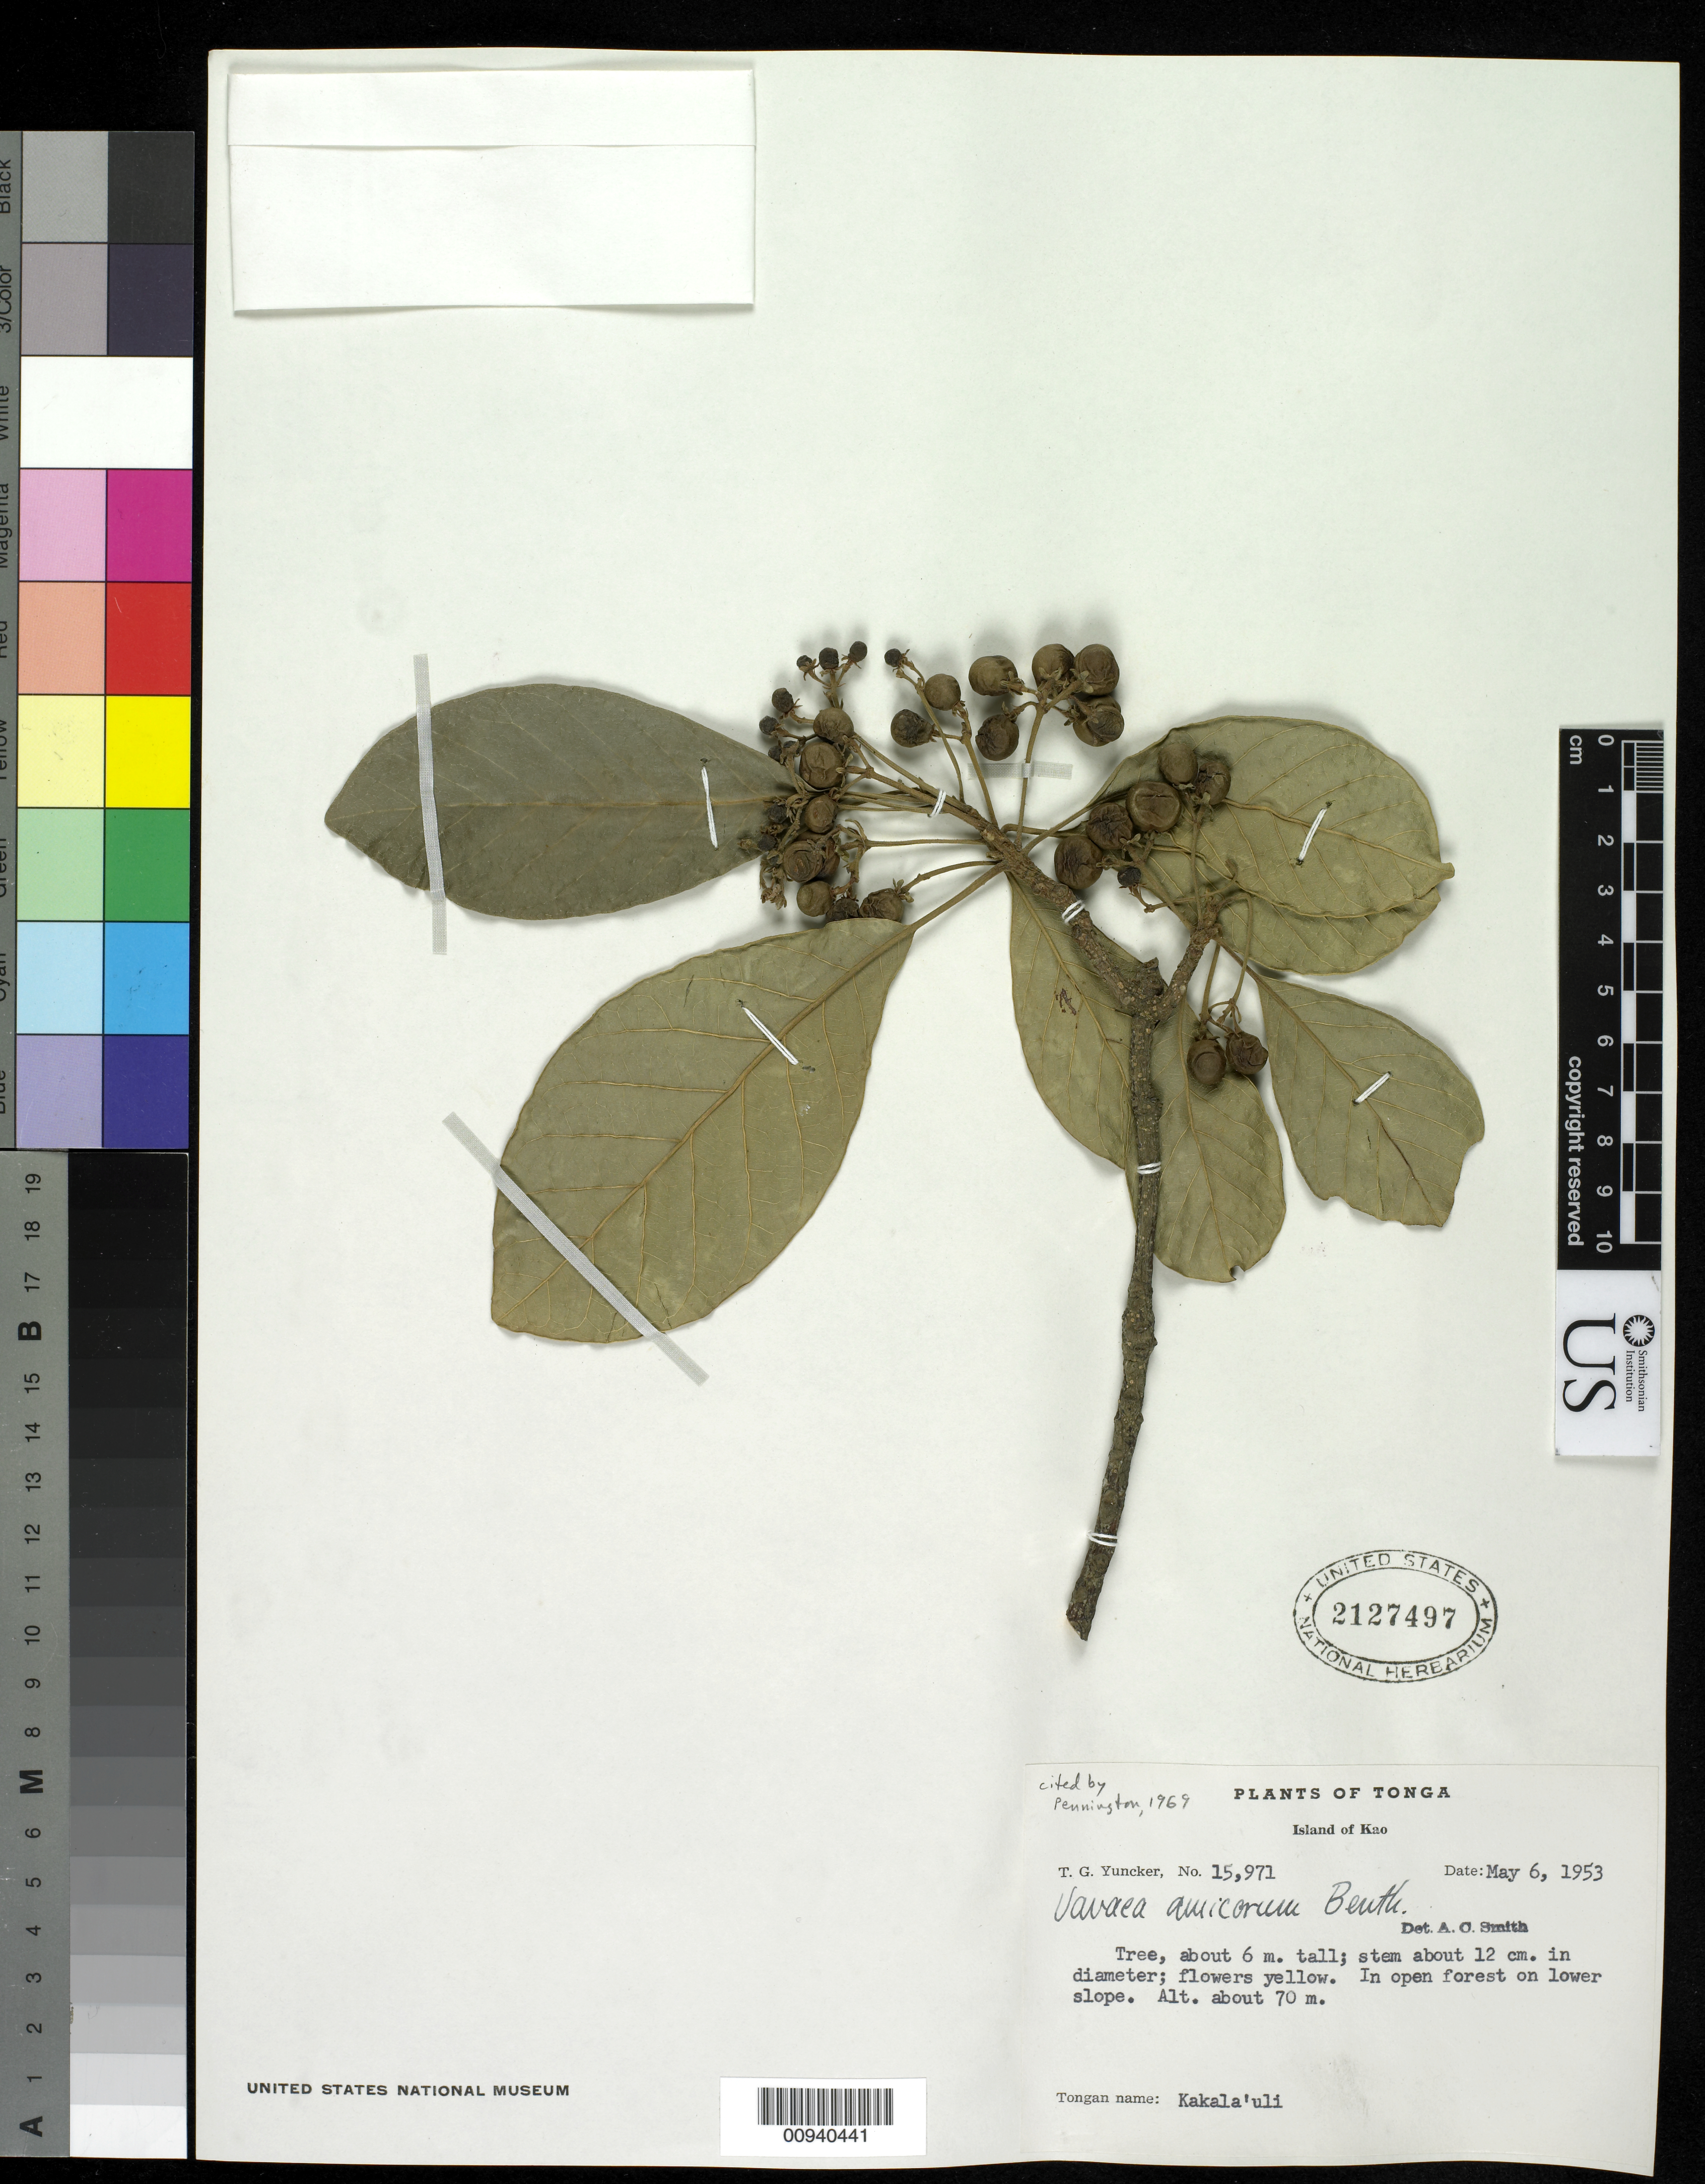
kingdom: Plantae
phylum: Tracheophyta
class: Magnoliopsida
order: Sapindales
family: Meliaceae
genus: Vavaea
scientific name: Vavaea amicorum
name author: Benth.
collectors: T. G. Yuncker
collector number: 15971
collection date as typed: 06 May 1953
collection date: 1953-05-06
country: Tonga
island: Kao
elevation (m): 70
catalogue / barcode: US 2127497